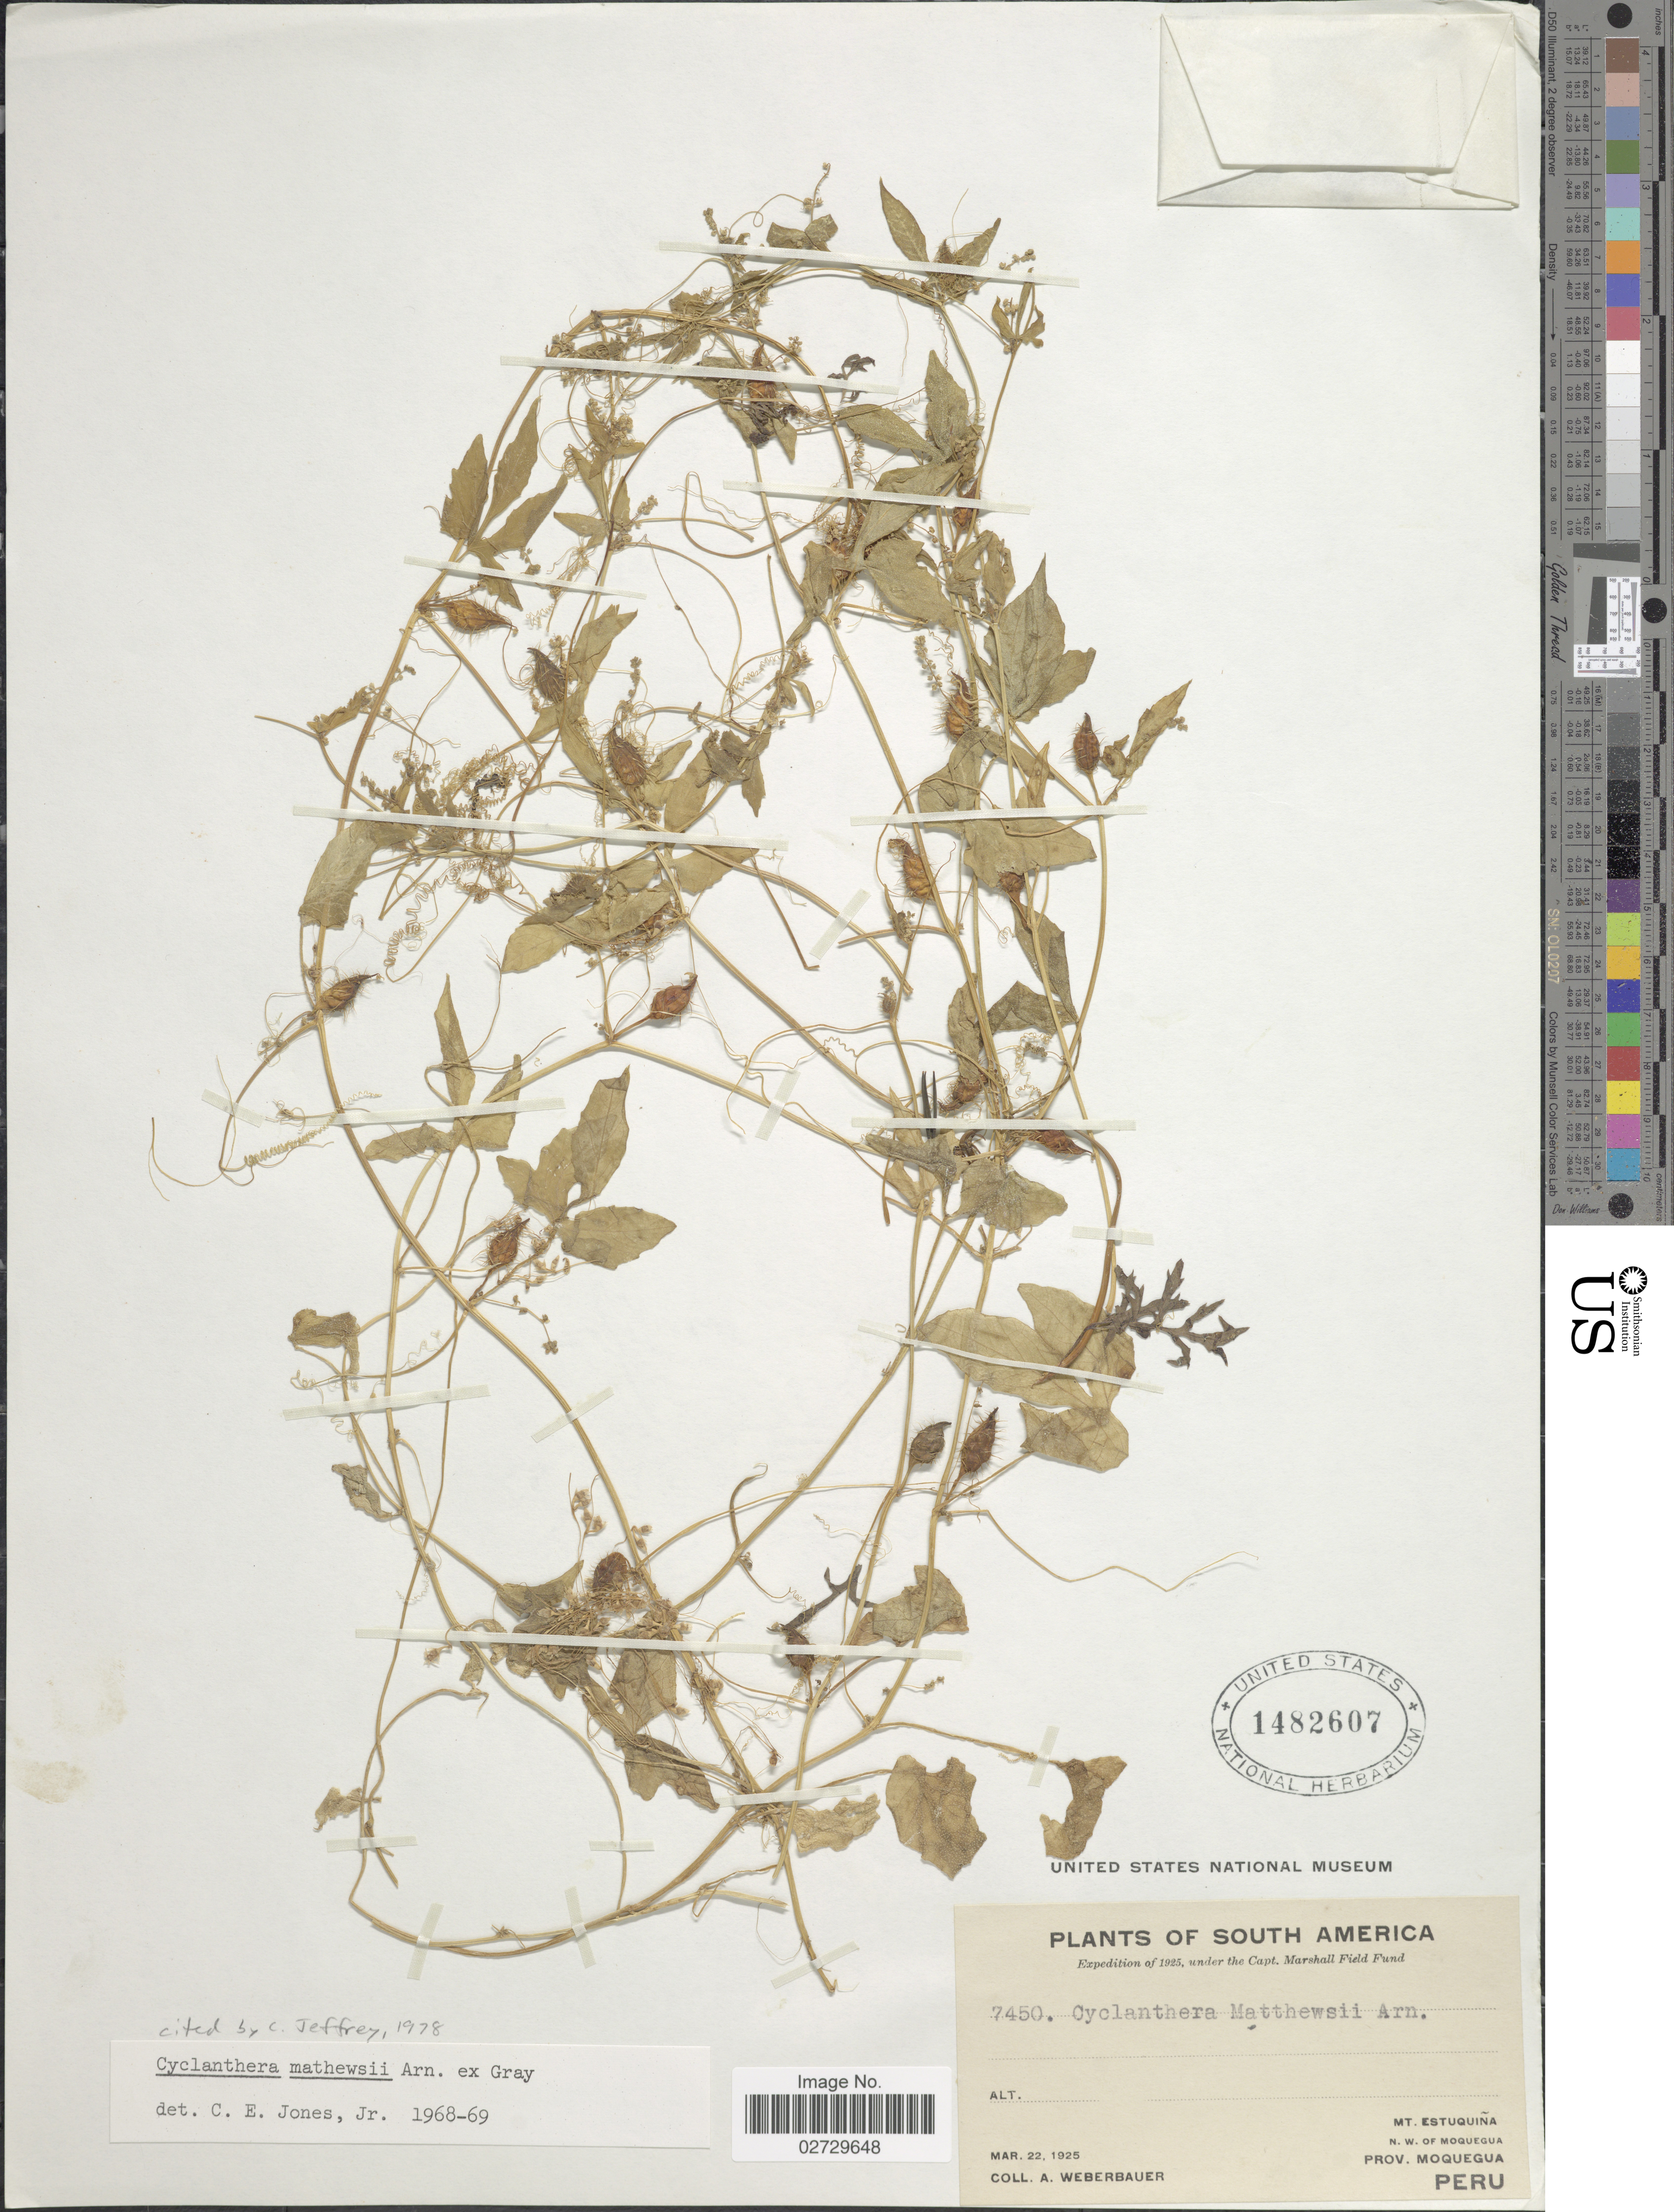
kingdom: Plantae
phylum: Tracheophyta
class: Magnoliopsida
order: Cucurbitales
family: Cucurbitaceae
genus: Cyclanthera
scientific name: Cyclanthera mathewsii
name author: Arn. ex A. Gray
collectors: A. Weberbauer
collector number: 7450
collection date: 1925-03-22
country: Peru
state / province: Moquegua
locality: Mt. Estuquina, N.W. of Moquegua. Prov. Moquegua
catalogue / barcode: US 1482607